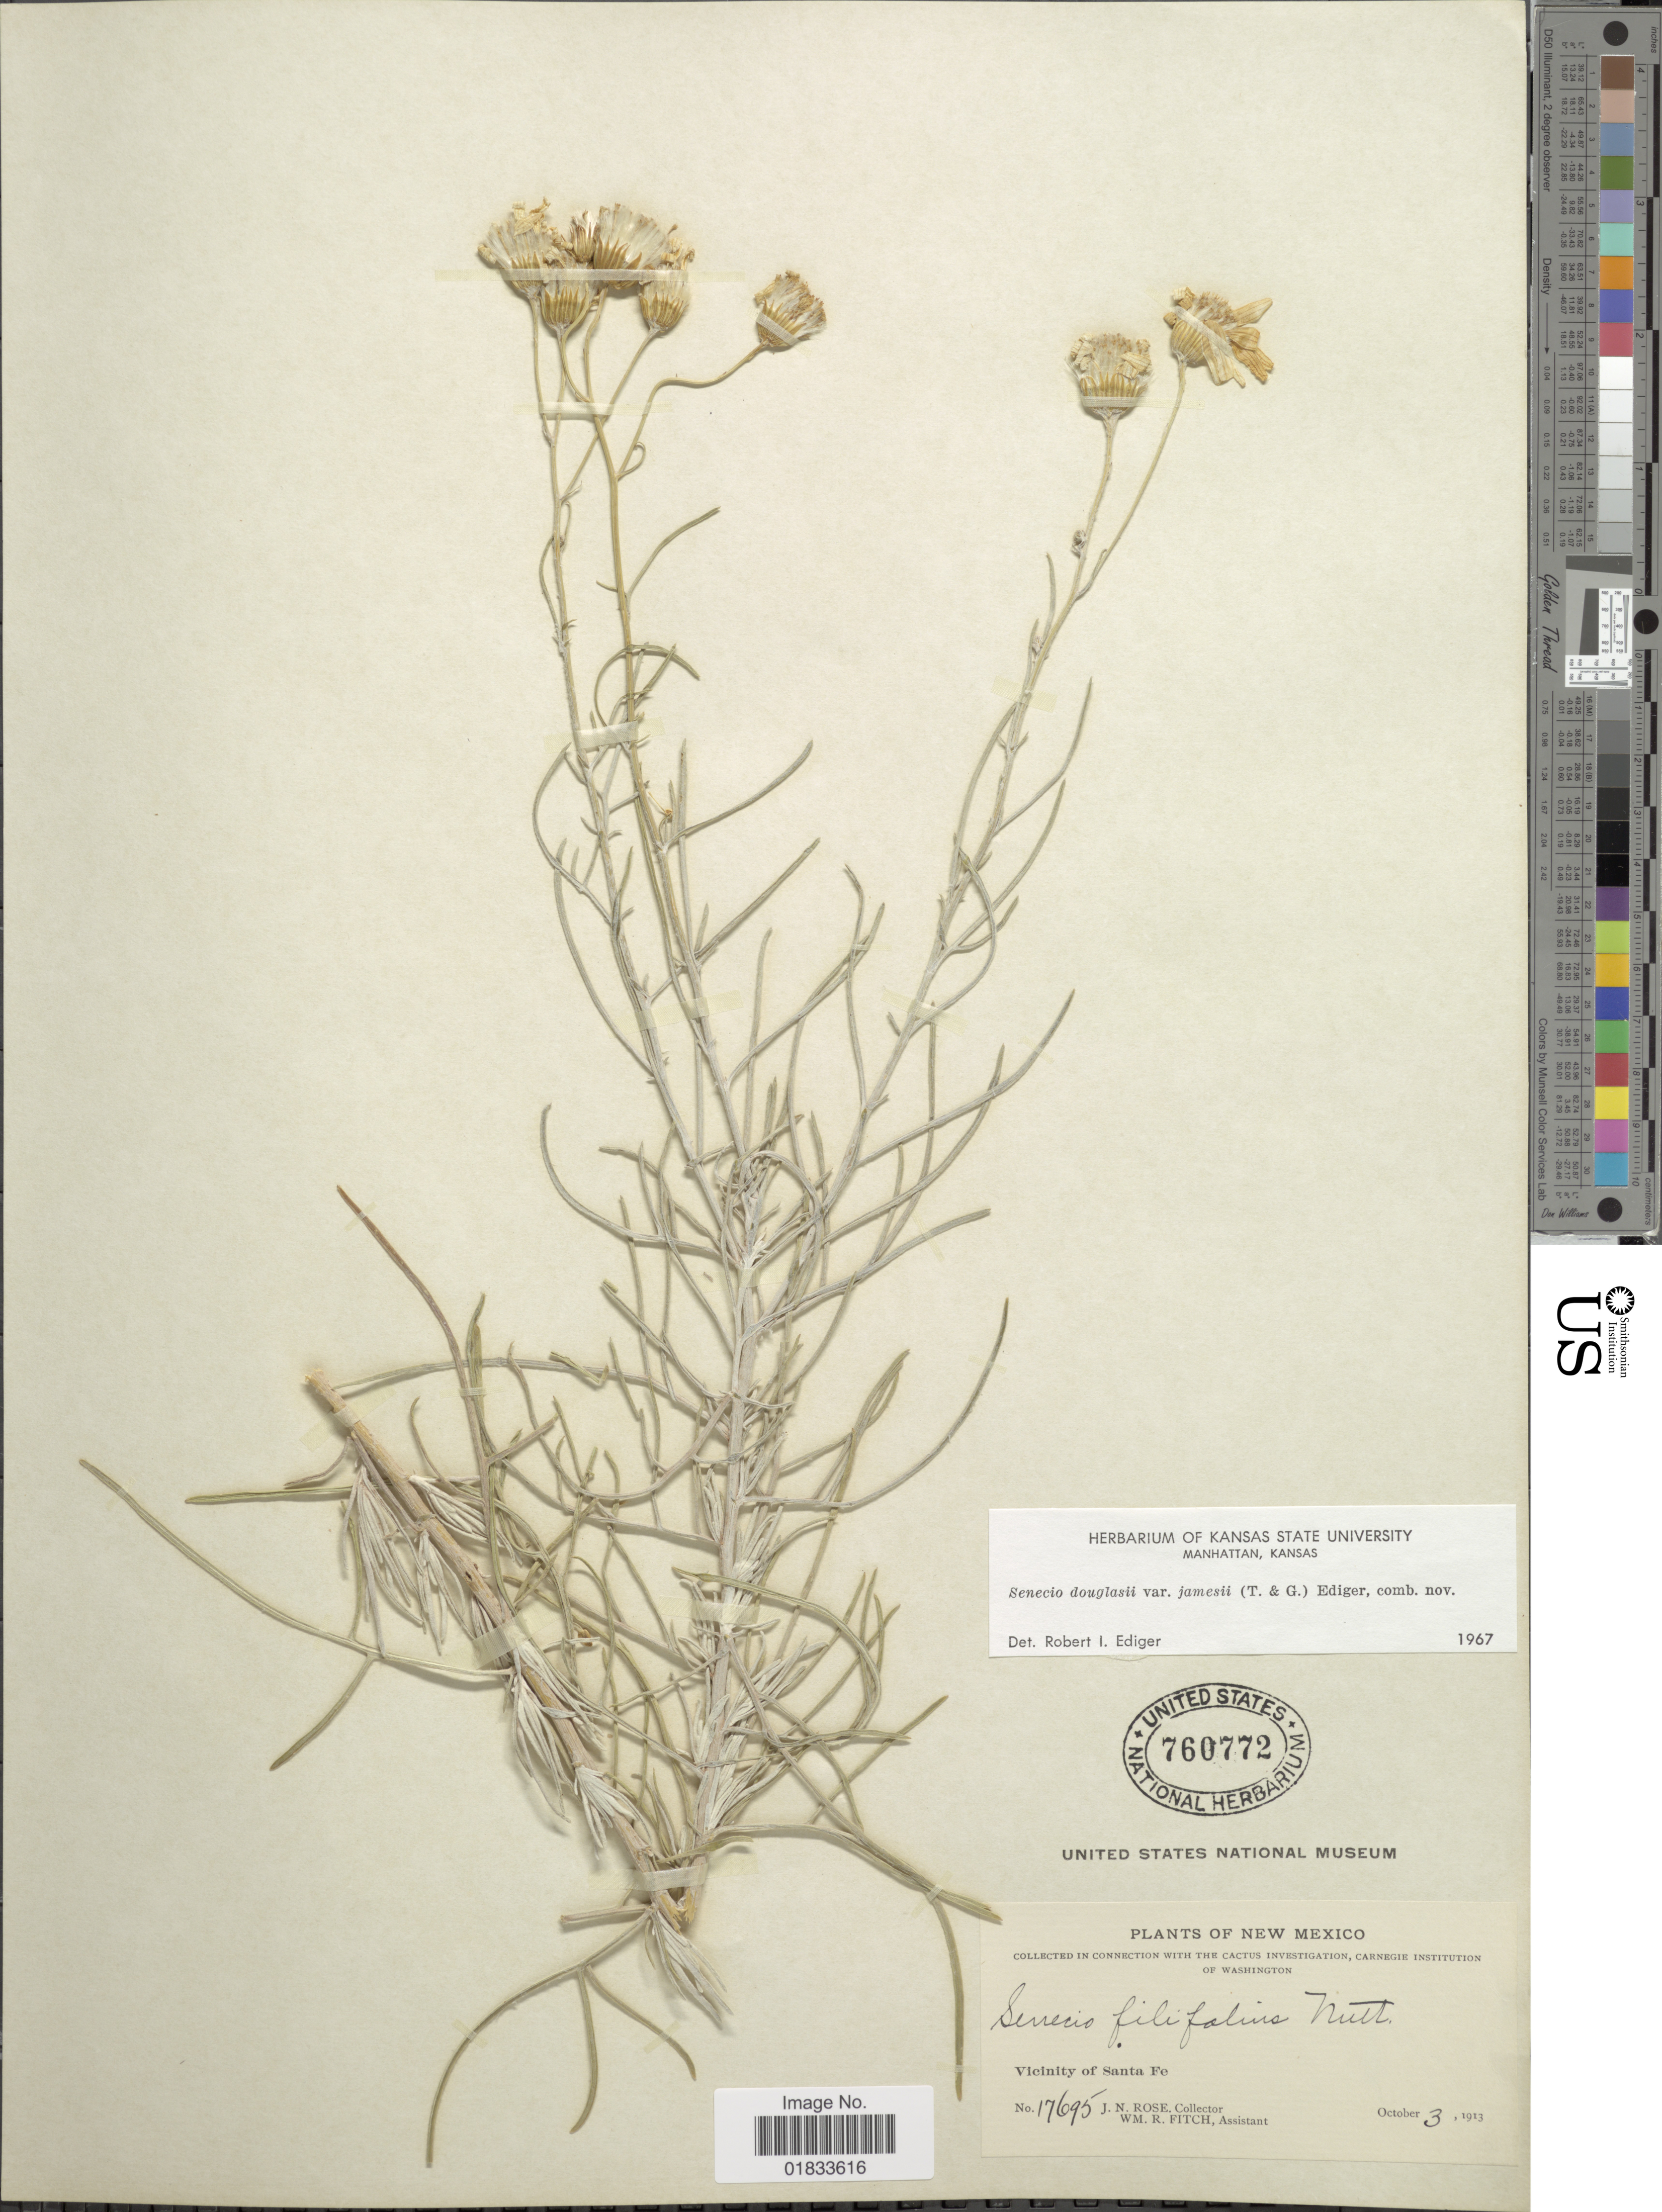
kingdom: Plantae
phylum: Tracheophyta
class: Magnoliopsida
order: Asterales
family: Asteraceae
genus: Senecio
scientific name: Senecio flaccidus var. flaccidus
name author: Less.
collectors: J. N. Rose & W. R. Fitch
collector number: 17695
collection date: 1913-10-03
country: United States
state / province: New Mexico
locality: Vicinity of Santa Fe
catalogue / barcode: US 760772